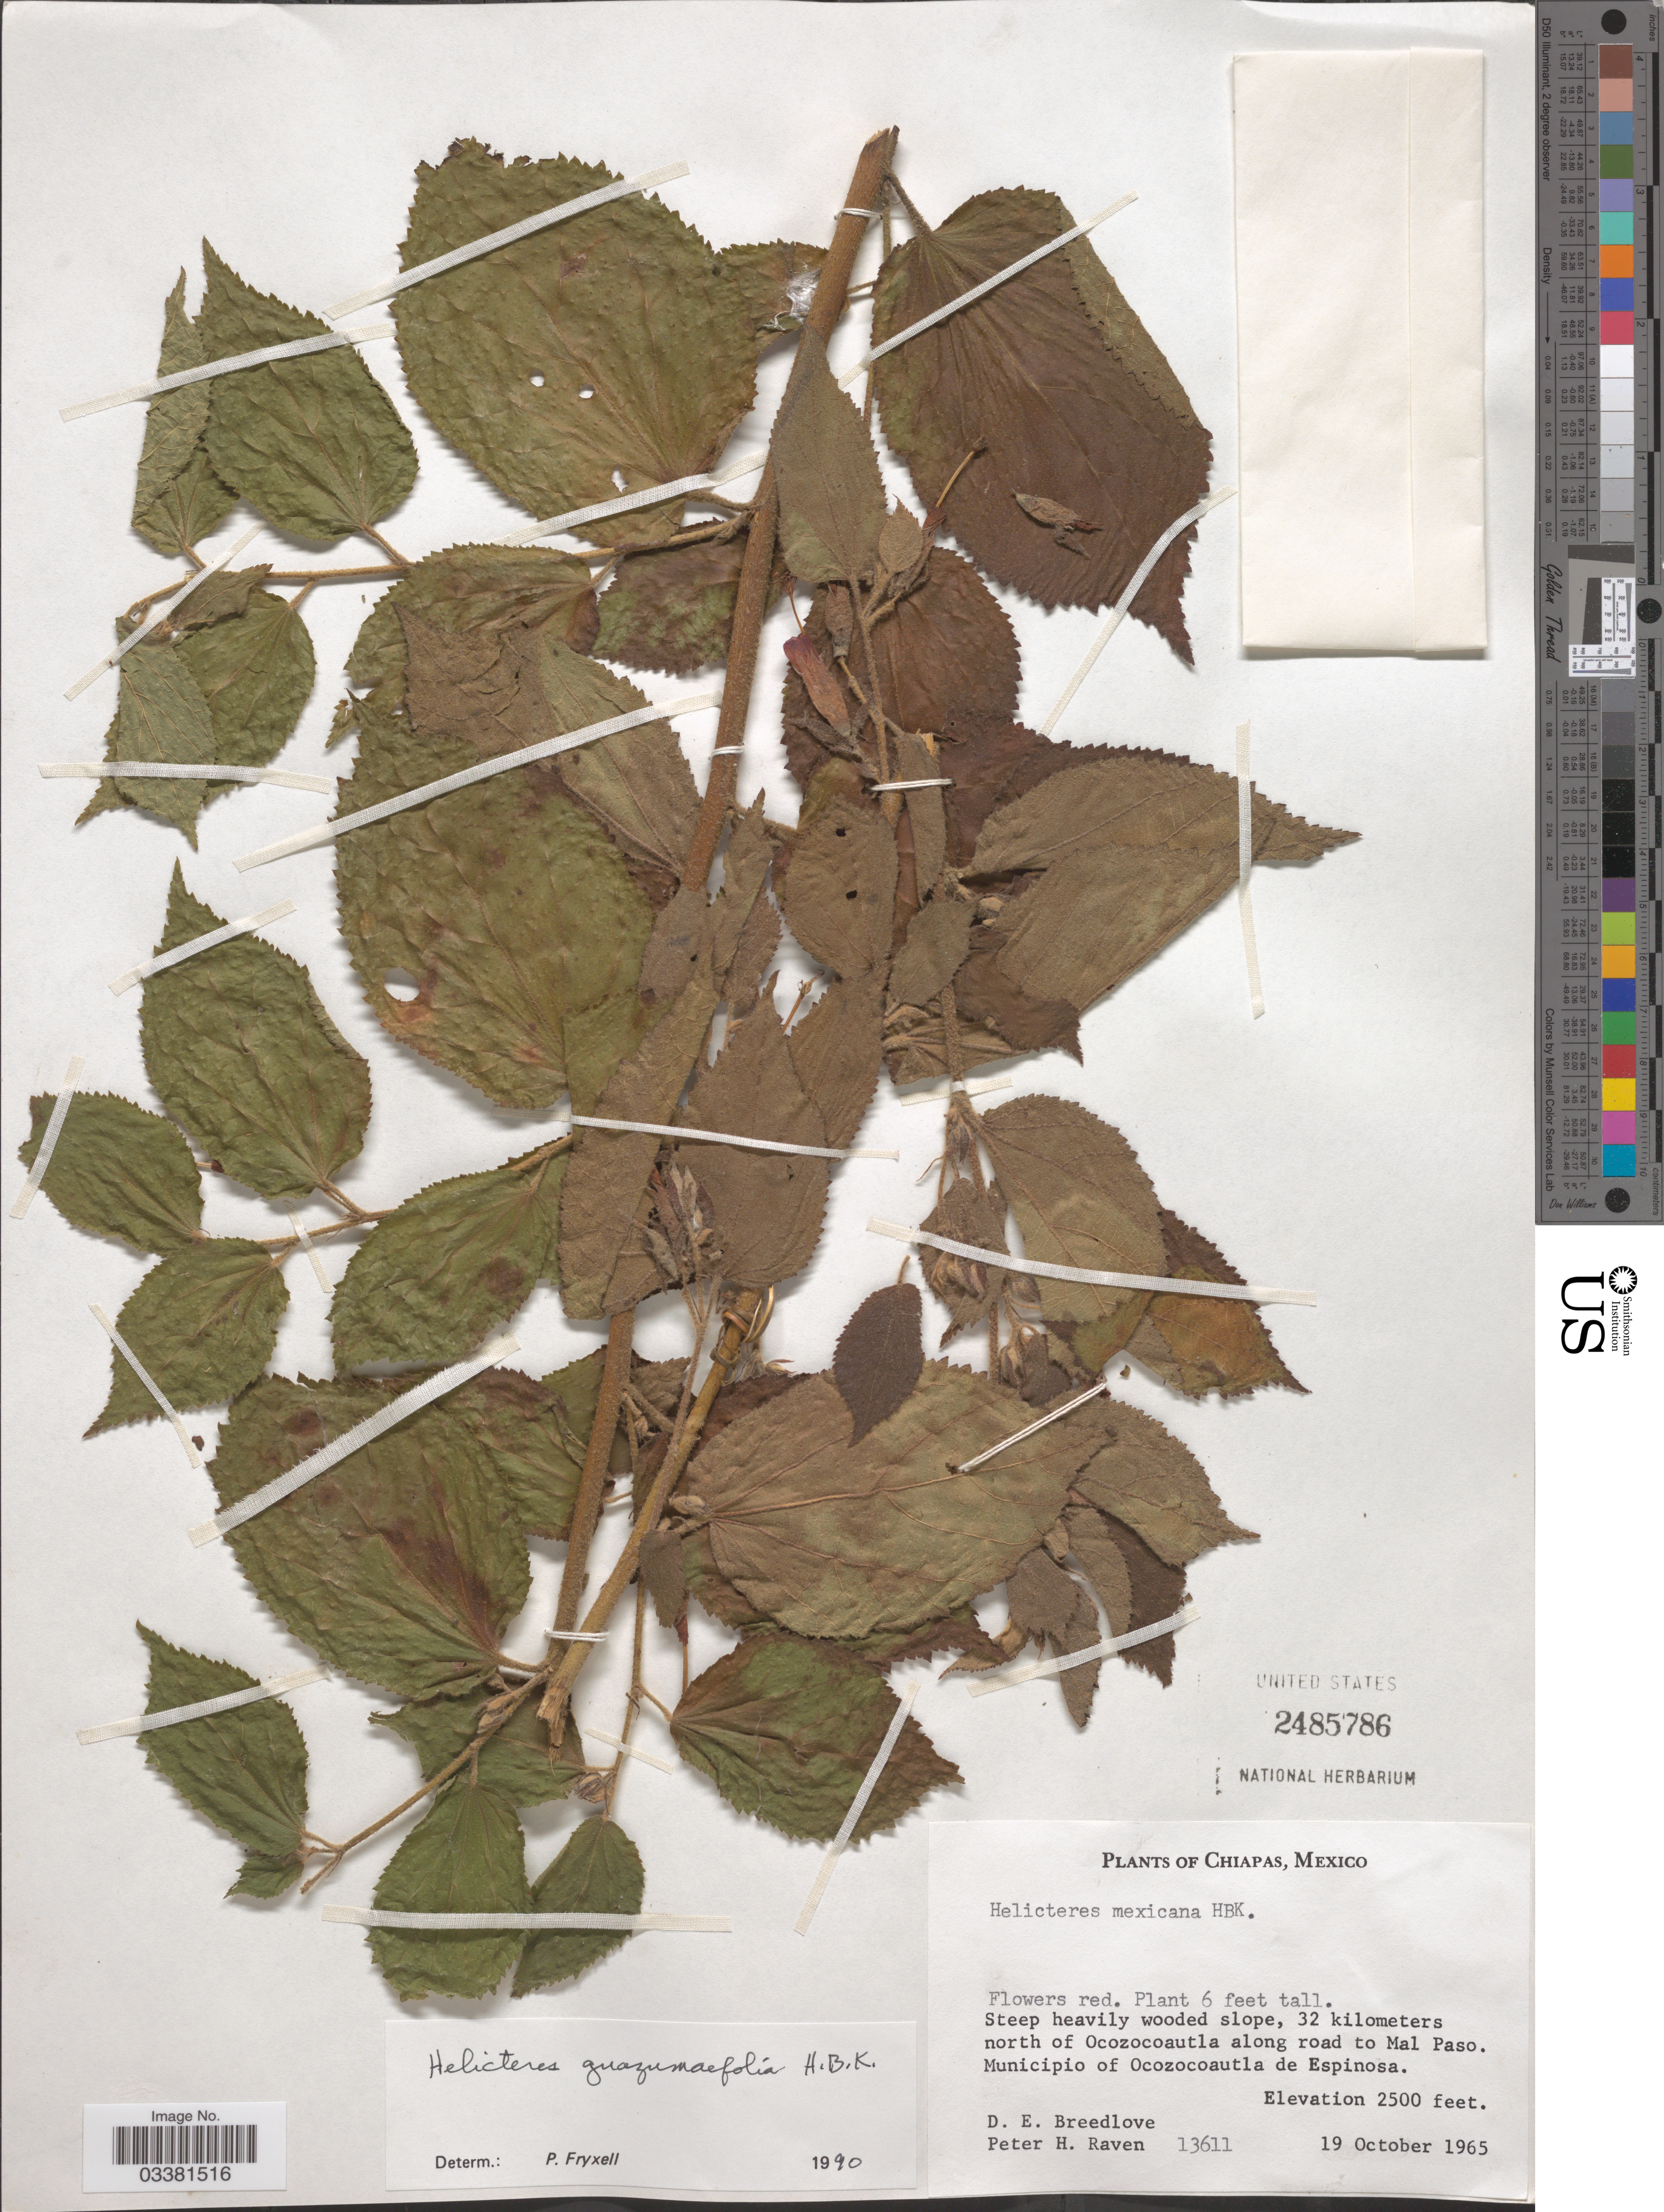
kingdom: Plantae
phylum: Tracheophyta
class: Magnoliopsida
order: Malvales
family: Malvaceae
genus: Helicteres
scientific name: Helicteres guazumifolia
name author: Kunth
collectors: D. E. Breedlove & P. Raven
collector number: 13611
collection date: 1965-10-19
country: Mexico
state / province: Chiapas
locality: Steep heavily wooded slope, 32 kilometers north of Ocozocoautla along road to Mal Paso. Municipio of Ocozocoautla de Espinosa.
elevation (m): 762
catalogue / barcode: US 2485786